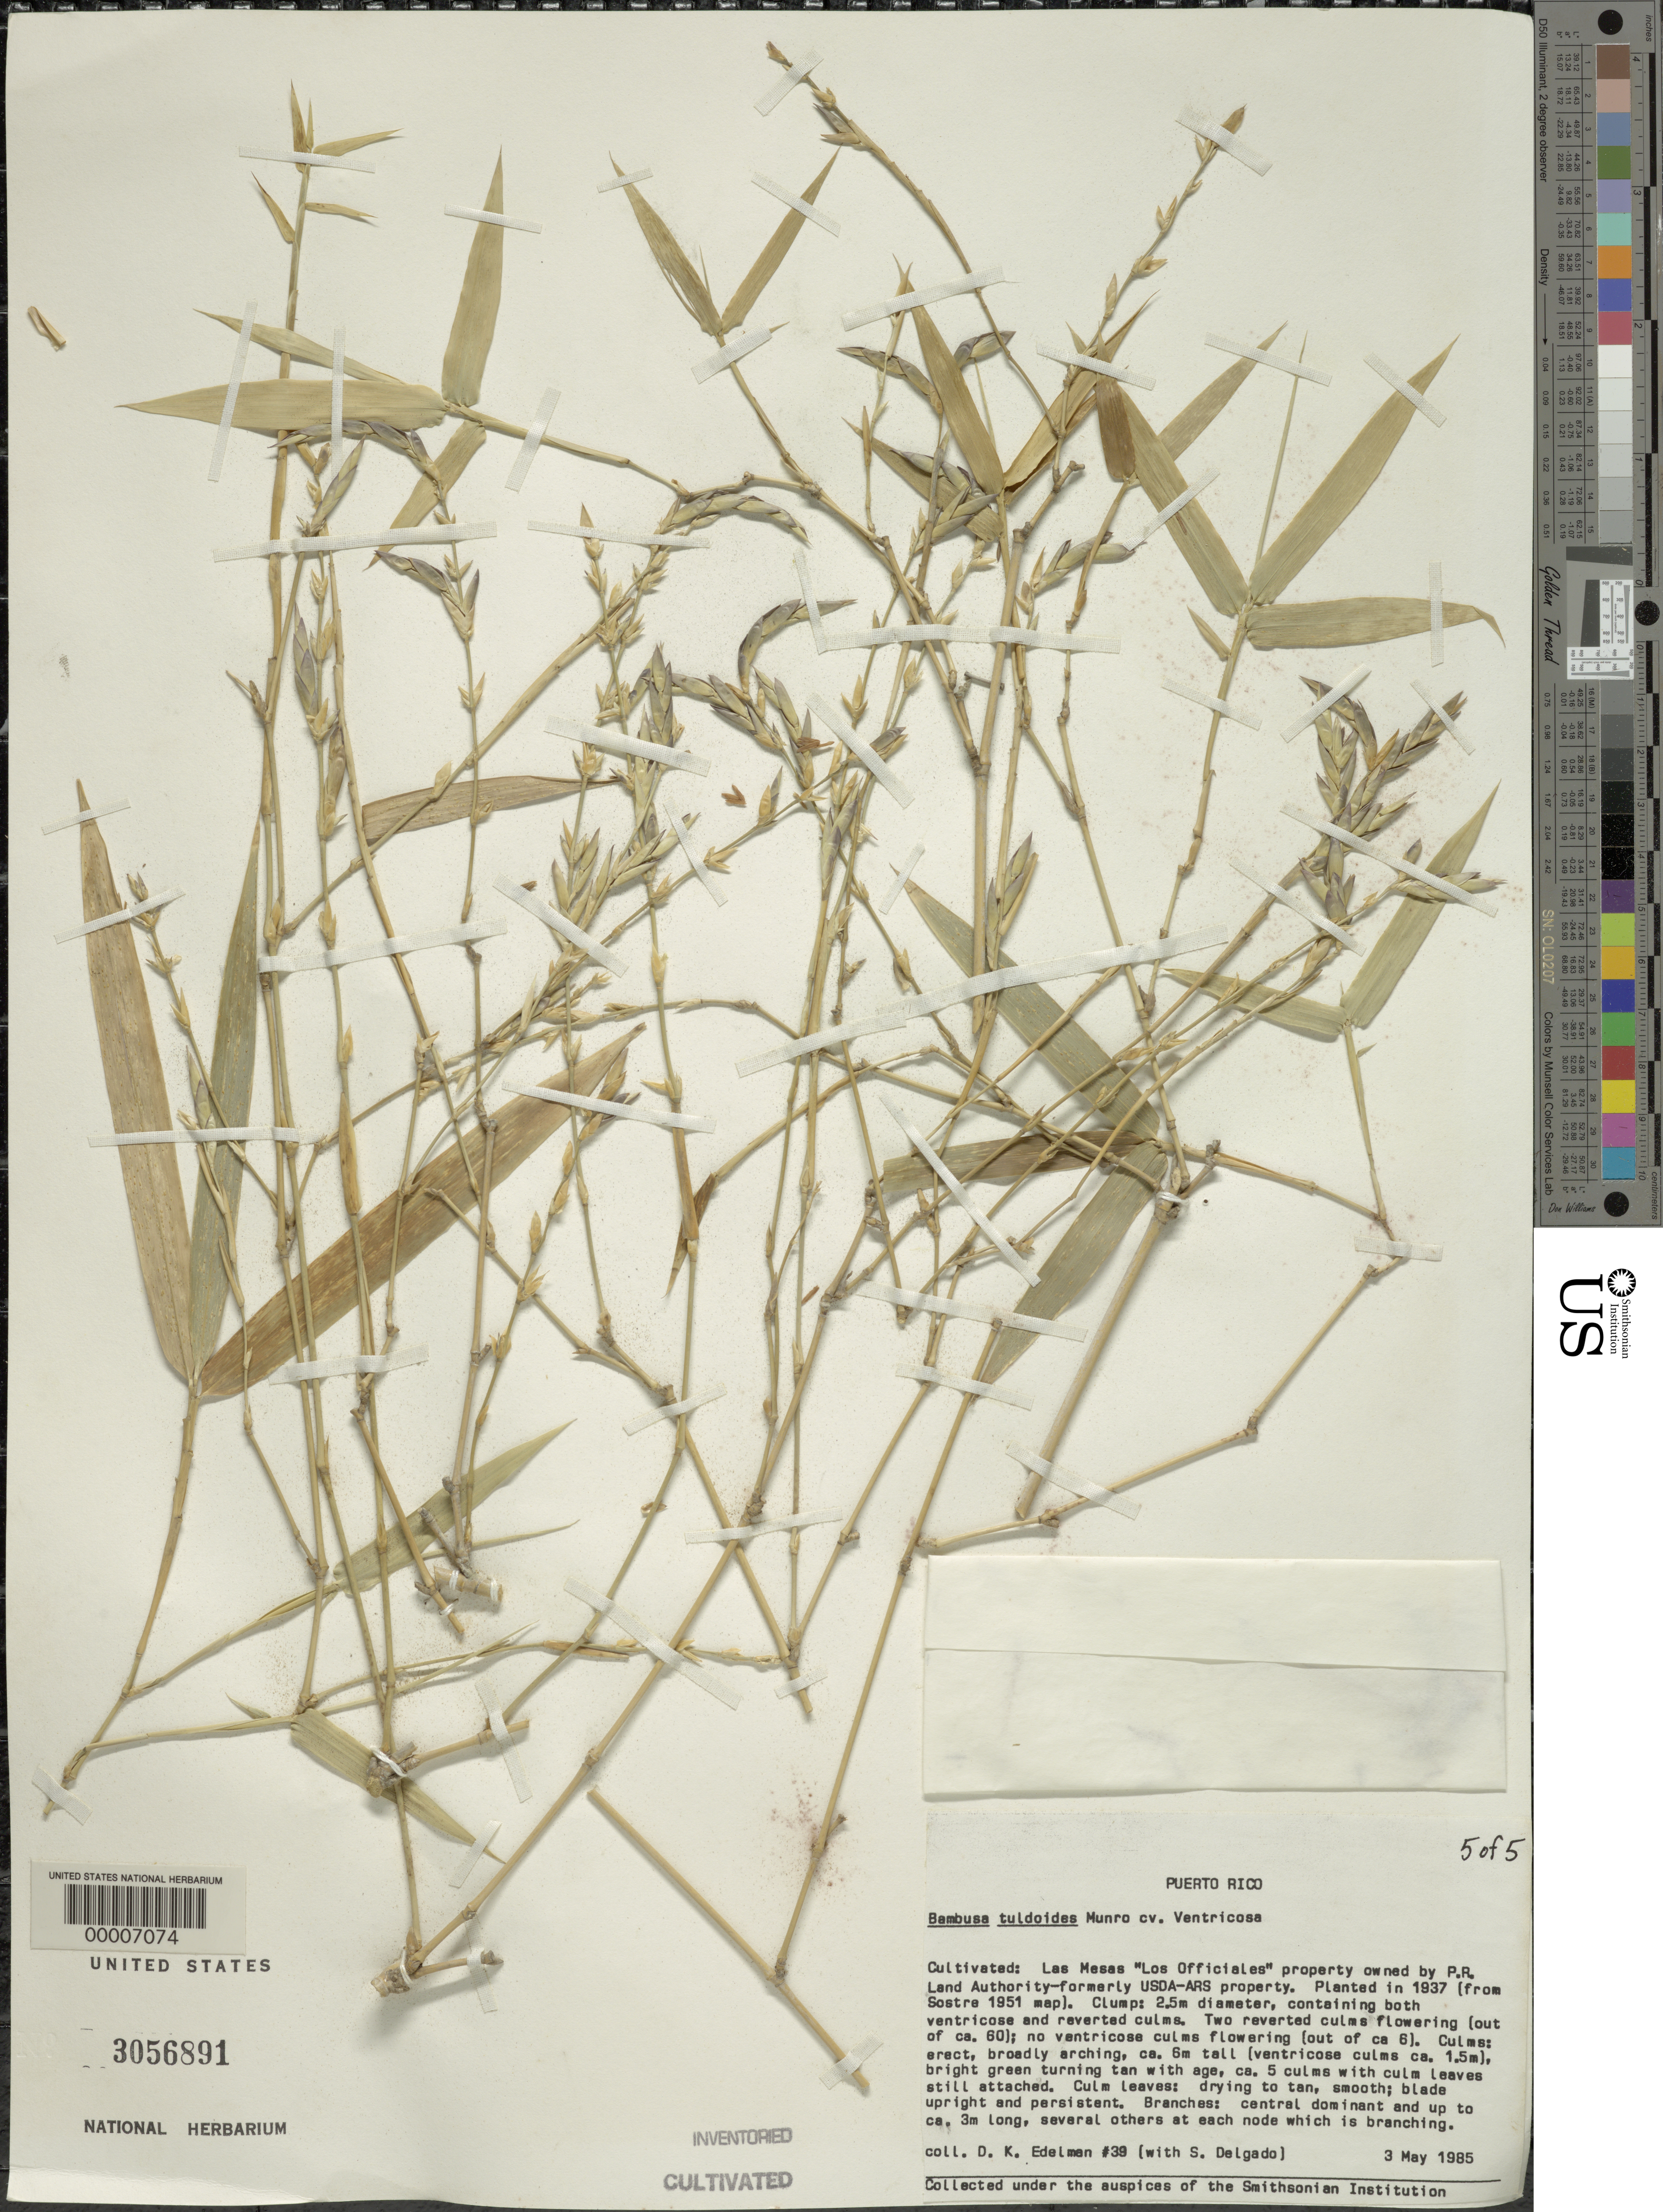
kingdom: Plantae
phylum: Tracheophyta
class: Liliopsida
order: Poales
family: Poaceae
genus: Bambusa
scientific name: Bambusa tuldoides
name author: Munro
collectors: D. Edelman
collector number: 39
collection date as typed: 03 May 1985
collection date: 1985-05-03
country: Puerto Rico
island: Greater Antilles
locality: Las mesas "los officiales"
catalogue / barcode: US 3056891